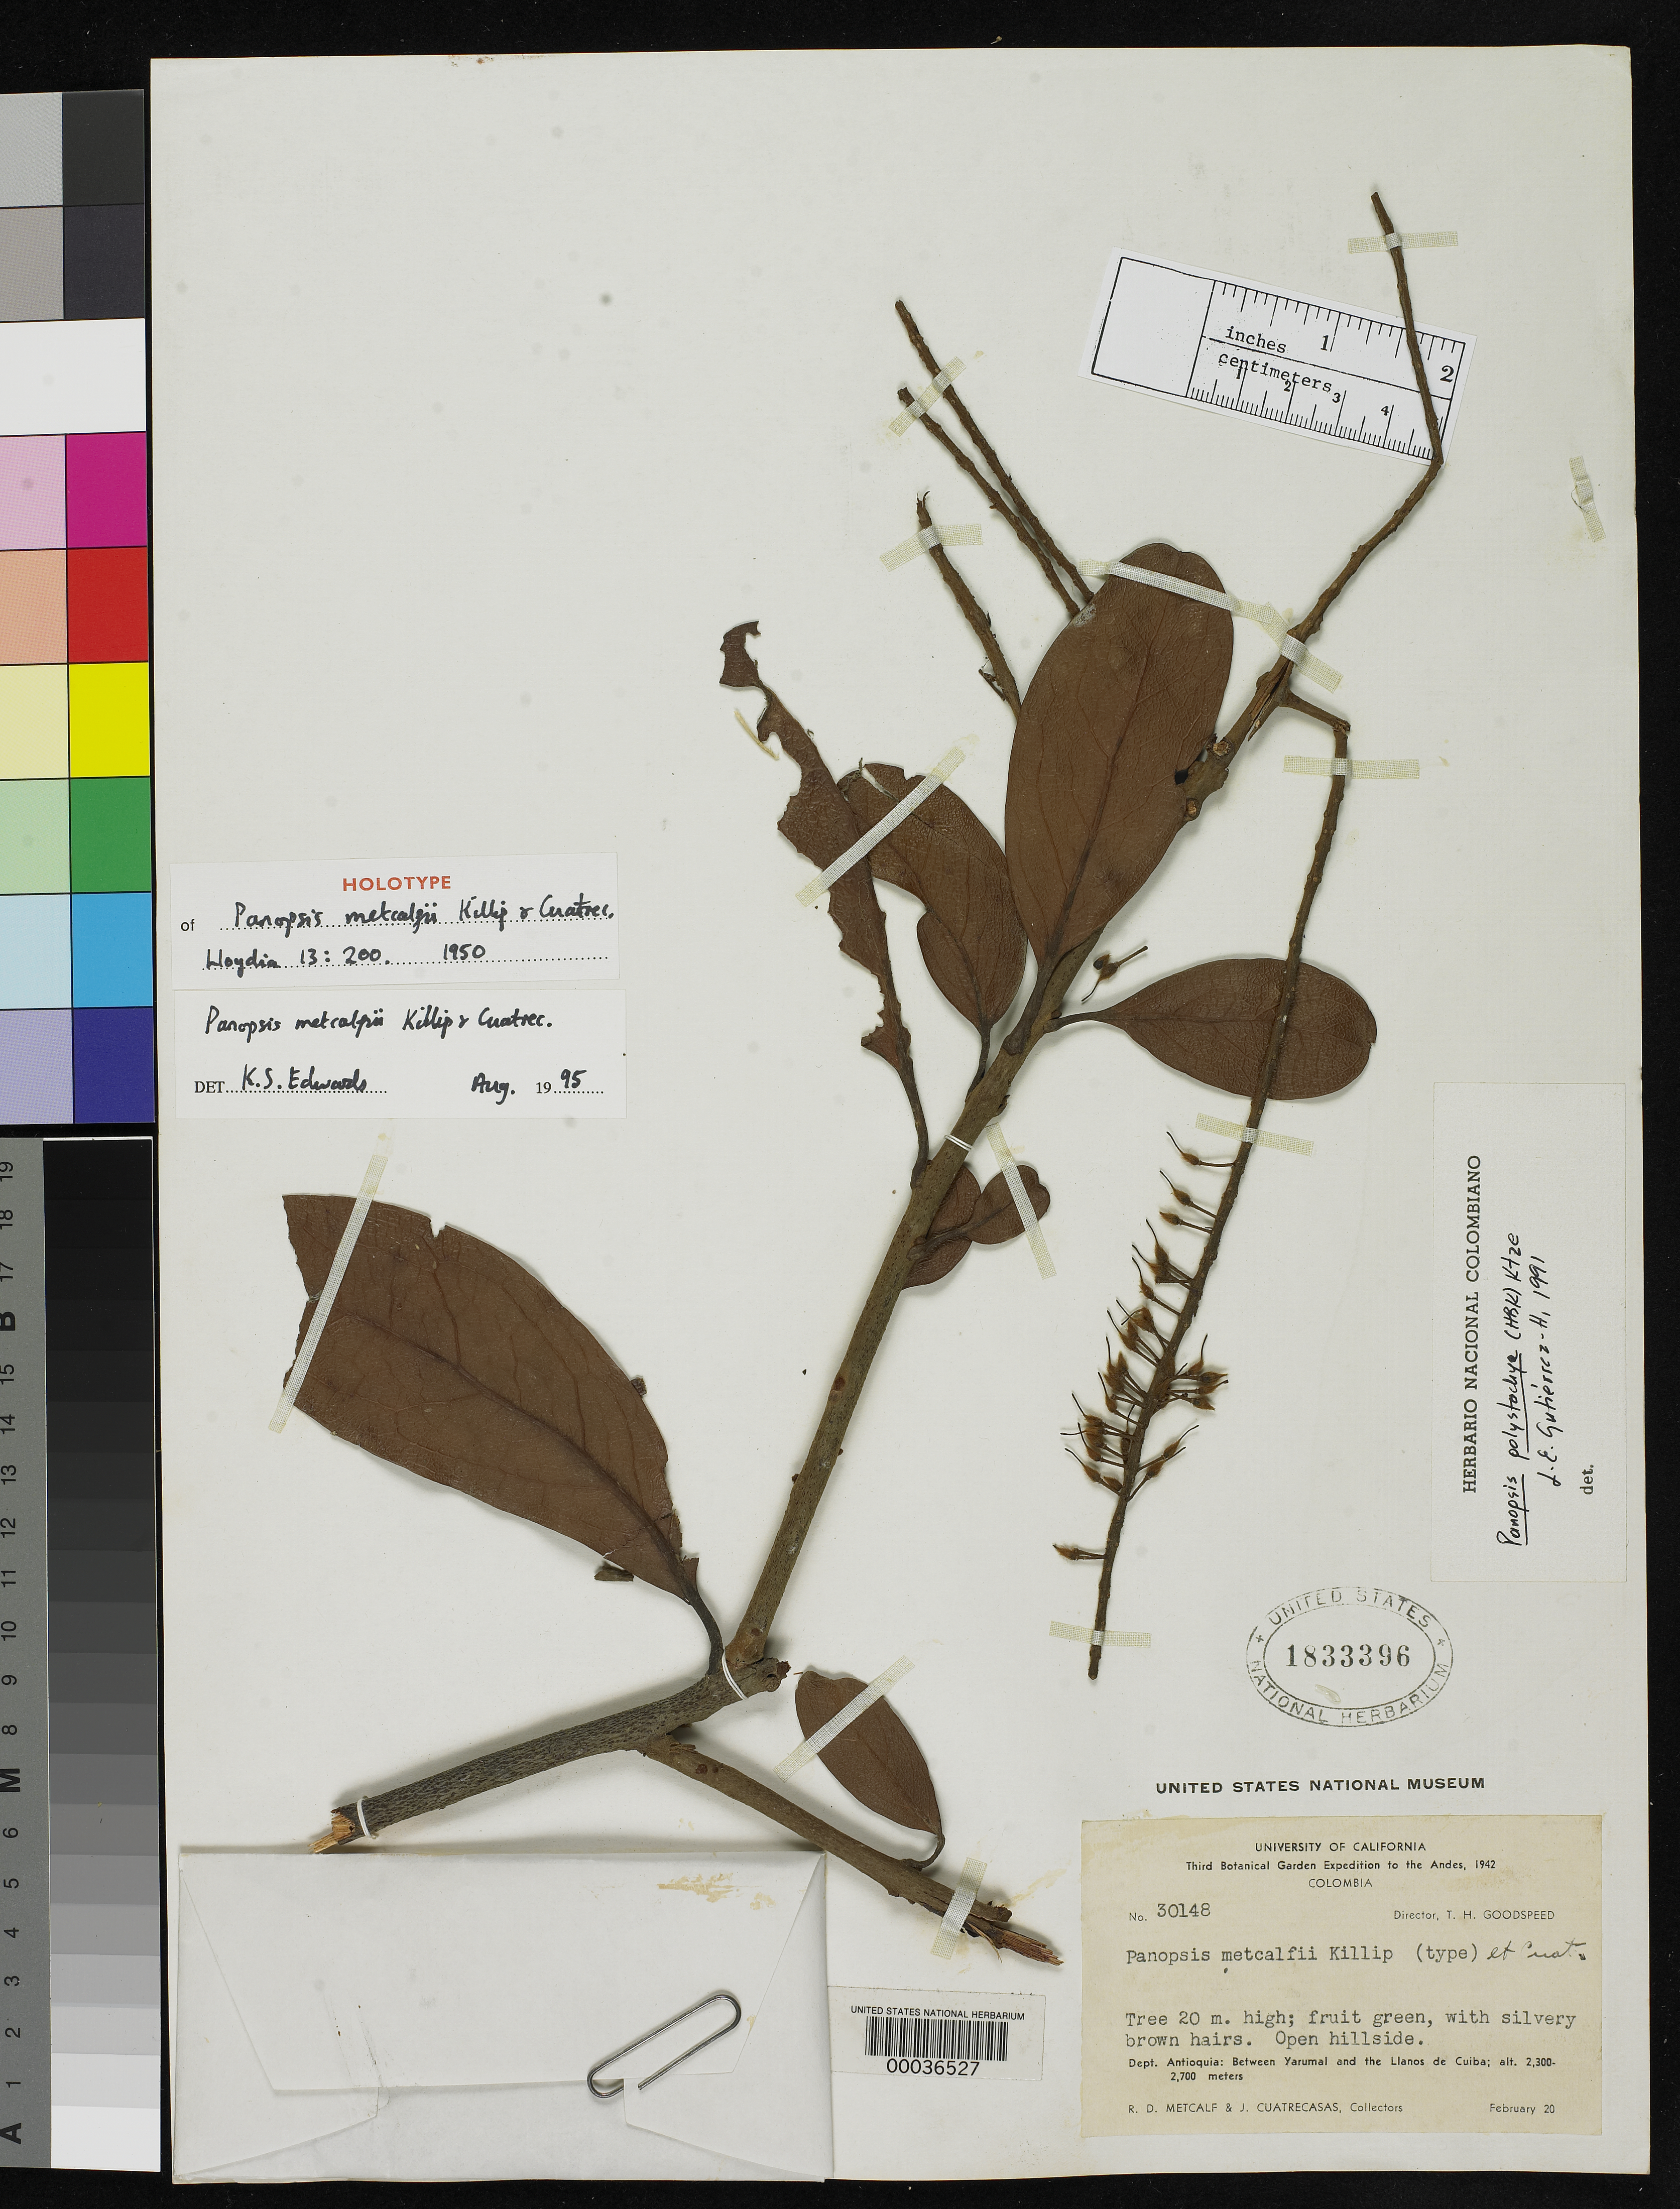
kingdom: Plantae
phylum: Tracheophyta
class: Magnoliopsida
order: Proteales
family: Proteaceae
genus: Panopsis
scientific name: Panopsis metcalfii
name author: Killip & Cuatrec.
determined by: Edwards, K. S.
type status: Holotype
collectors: R. D. Metcalf & J. Cuatrecasas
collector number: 30148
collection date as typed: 20 Feb 1942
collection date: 1942-02-20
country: Colombia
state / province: Antioquia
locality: Between Yarumal and the Llanos de Cuiba.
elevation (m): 2300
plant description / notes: Previously determined as Panopsis polystachya (H.B.K.) Kuntze by L.E. Gutiérrez-H. (1991).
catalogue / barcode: US 1833396